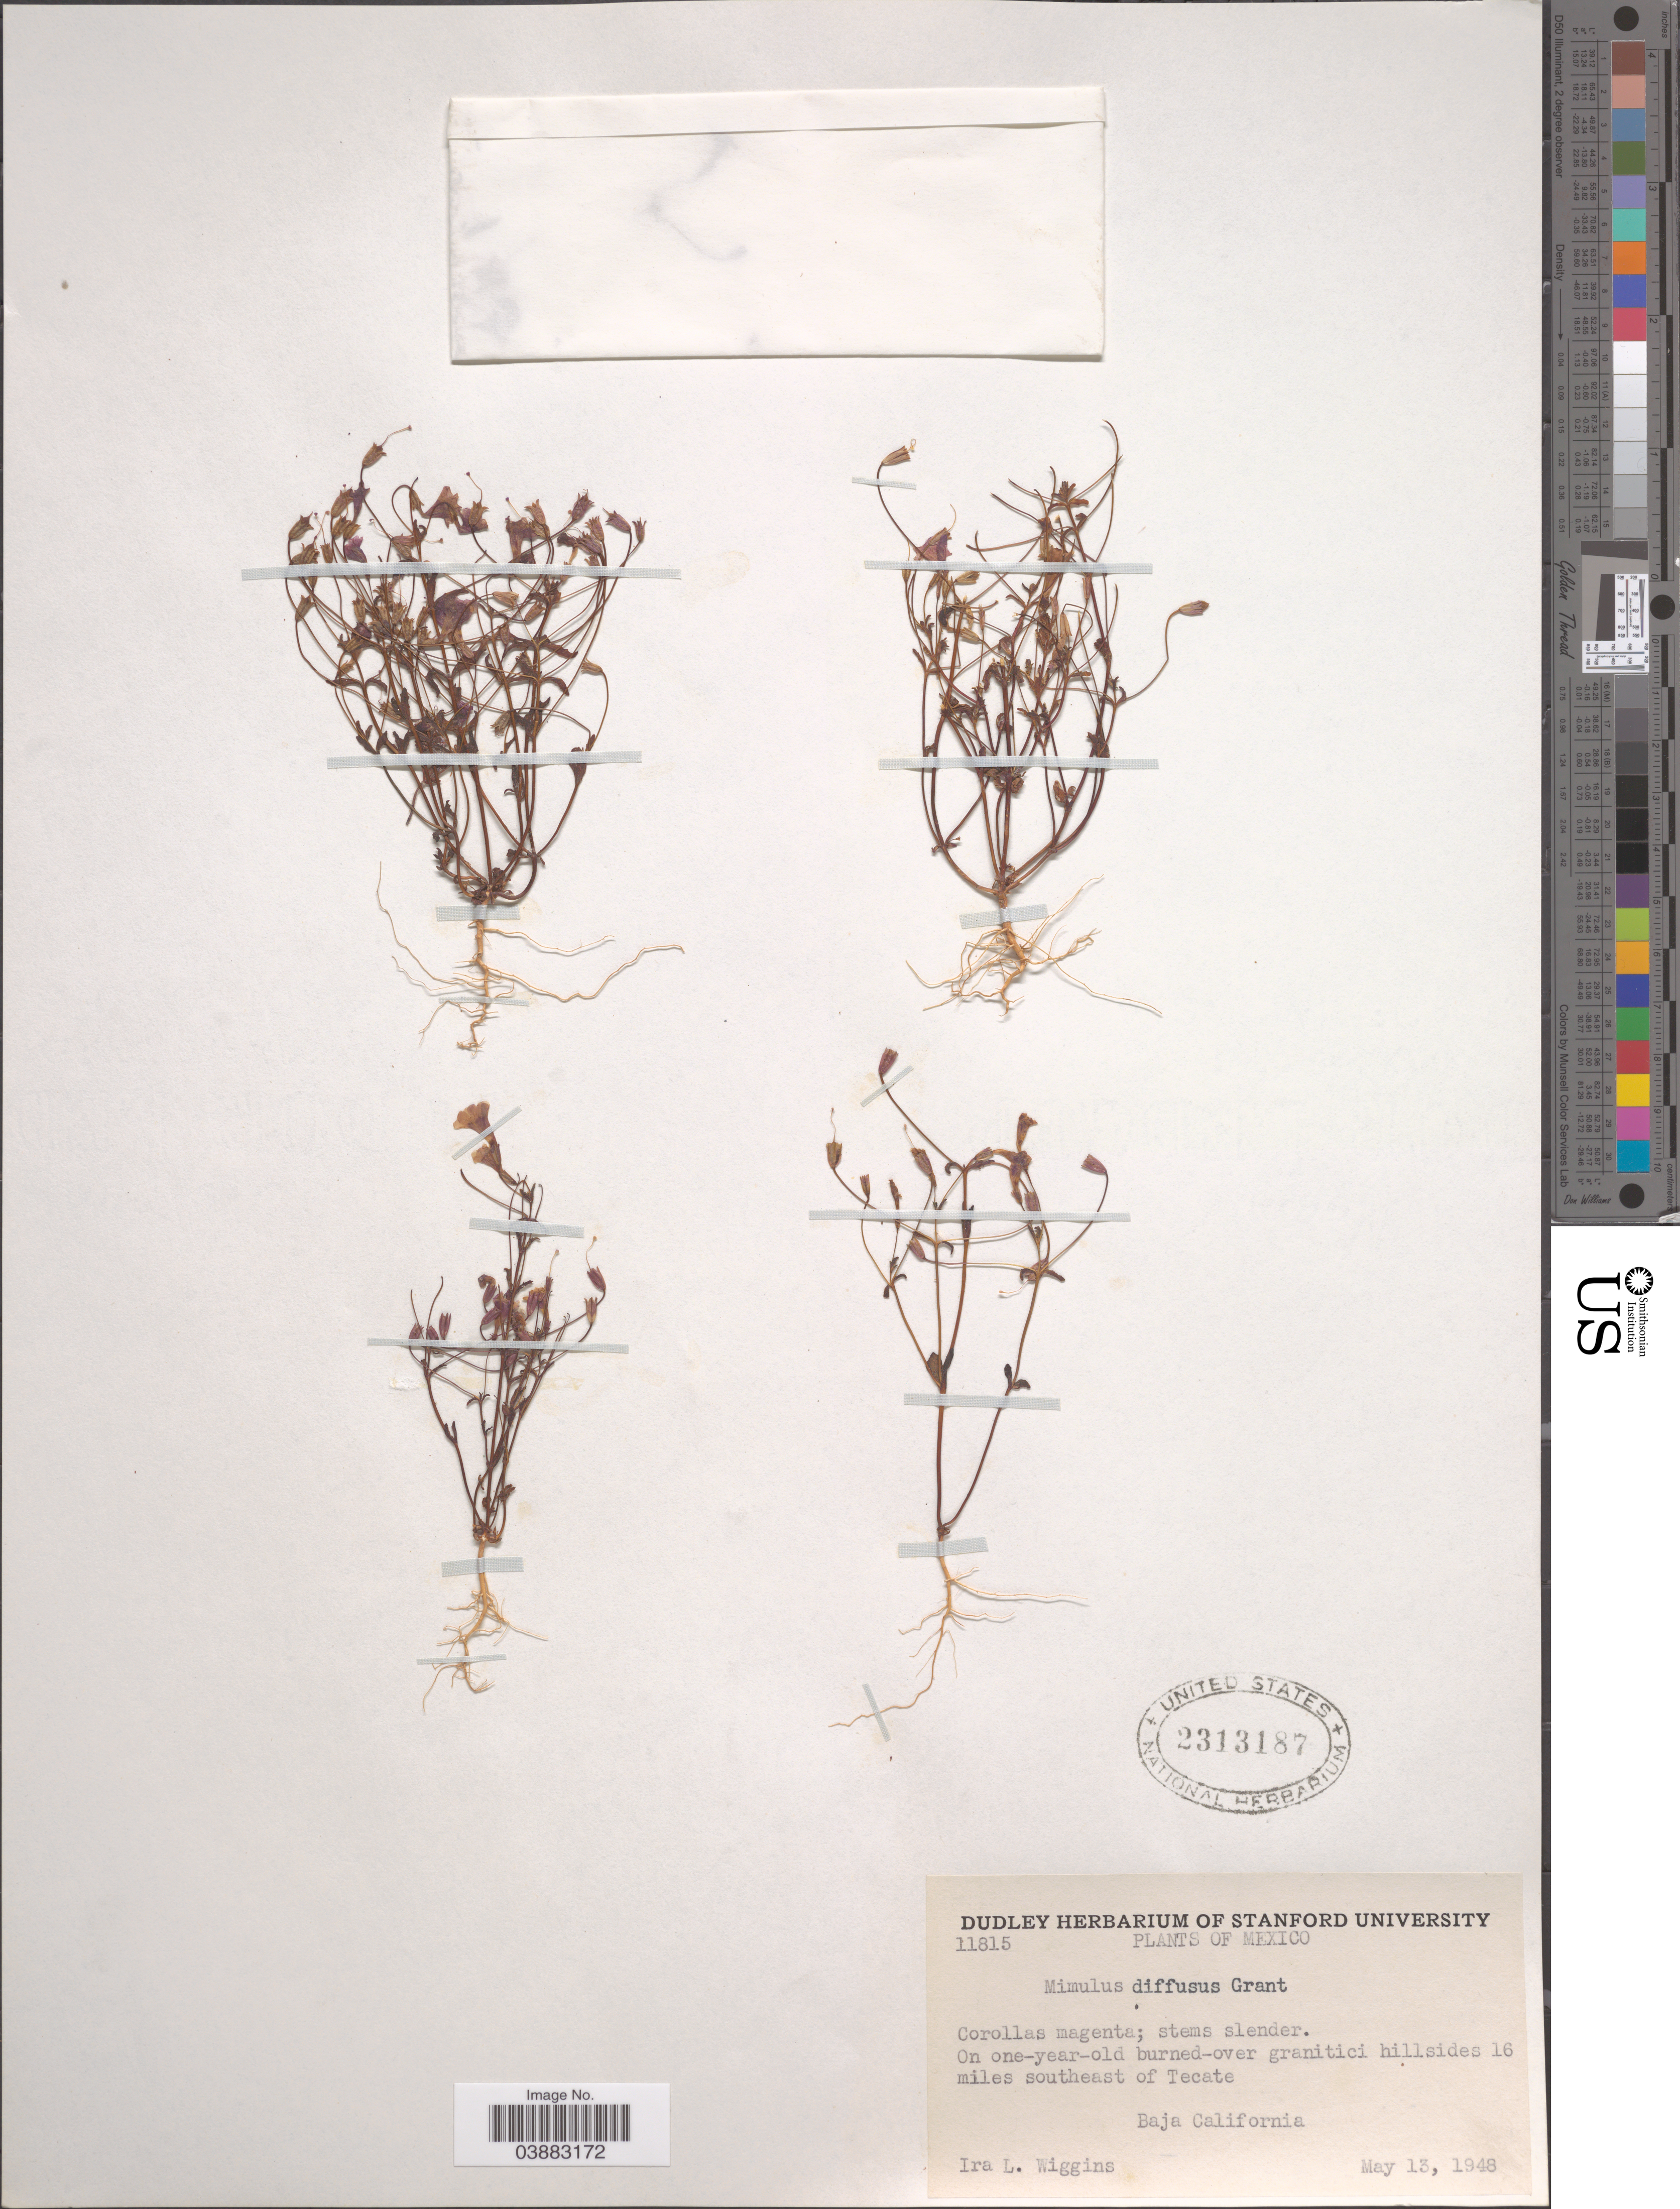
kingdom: Plantae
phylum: Tracheophyta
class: Magnoliopsida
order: Lamiales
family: Phrymaceae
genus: Mimulus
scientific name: Mimulus diffusus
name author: A.L. Grant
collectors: I. L. Wiggins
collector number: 11815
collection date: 1948-05-13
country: Mexico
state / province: Baja California Norte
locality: On one-year-old burned-over granitici hillsides 16 miles southeast of Tecate.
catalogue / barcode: US 2313187